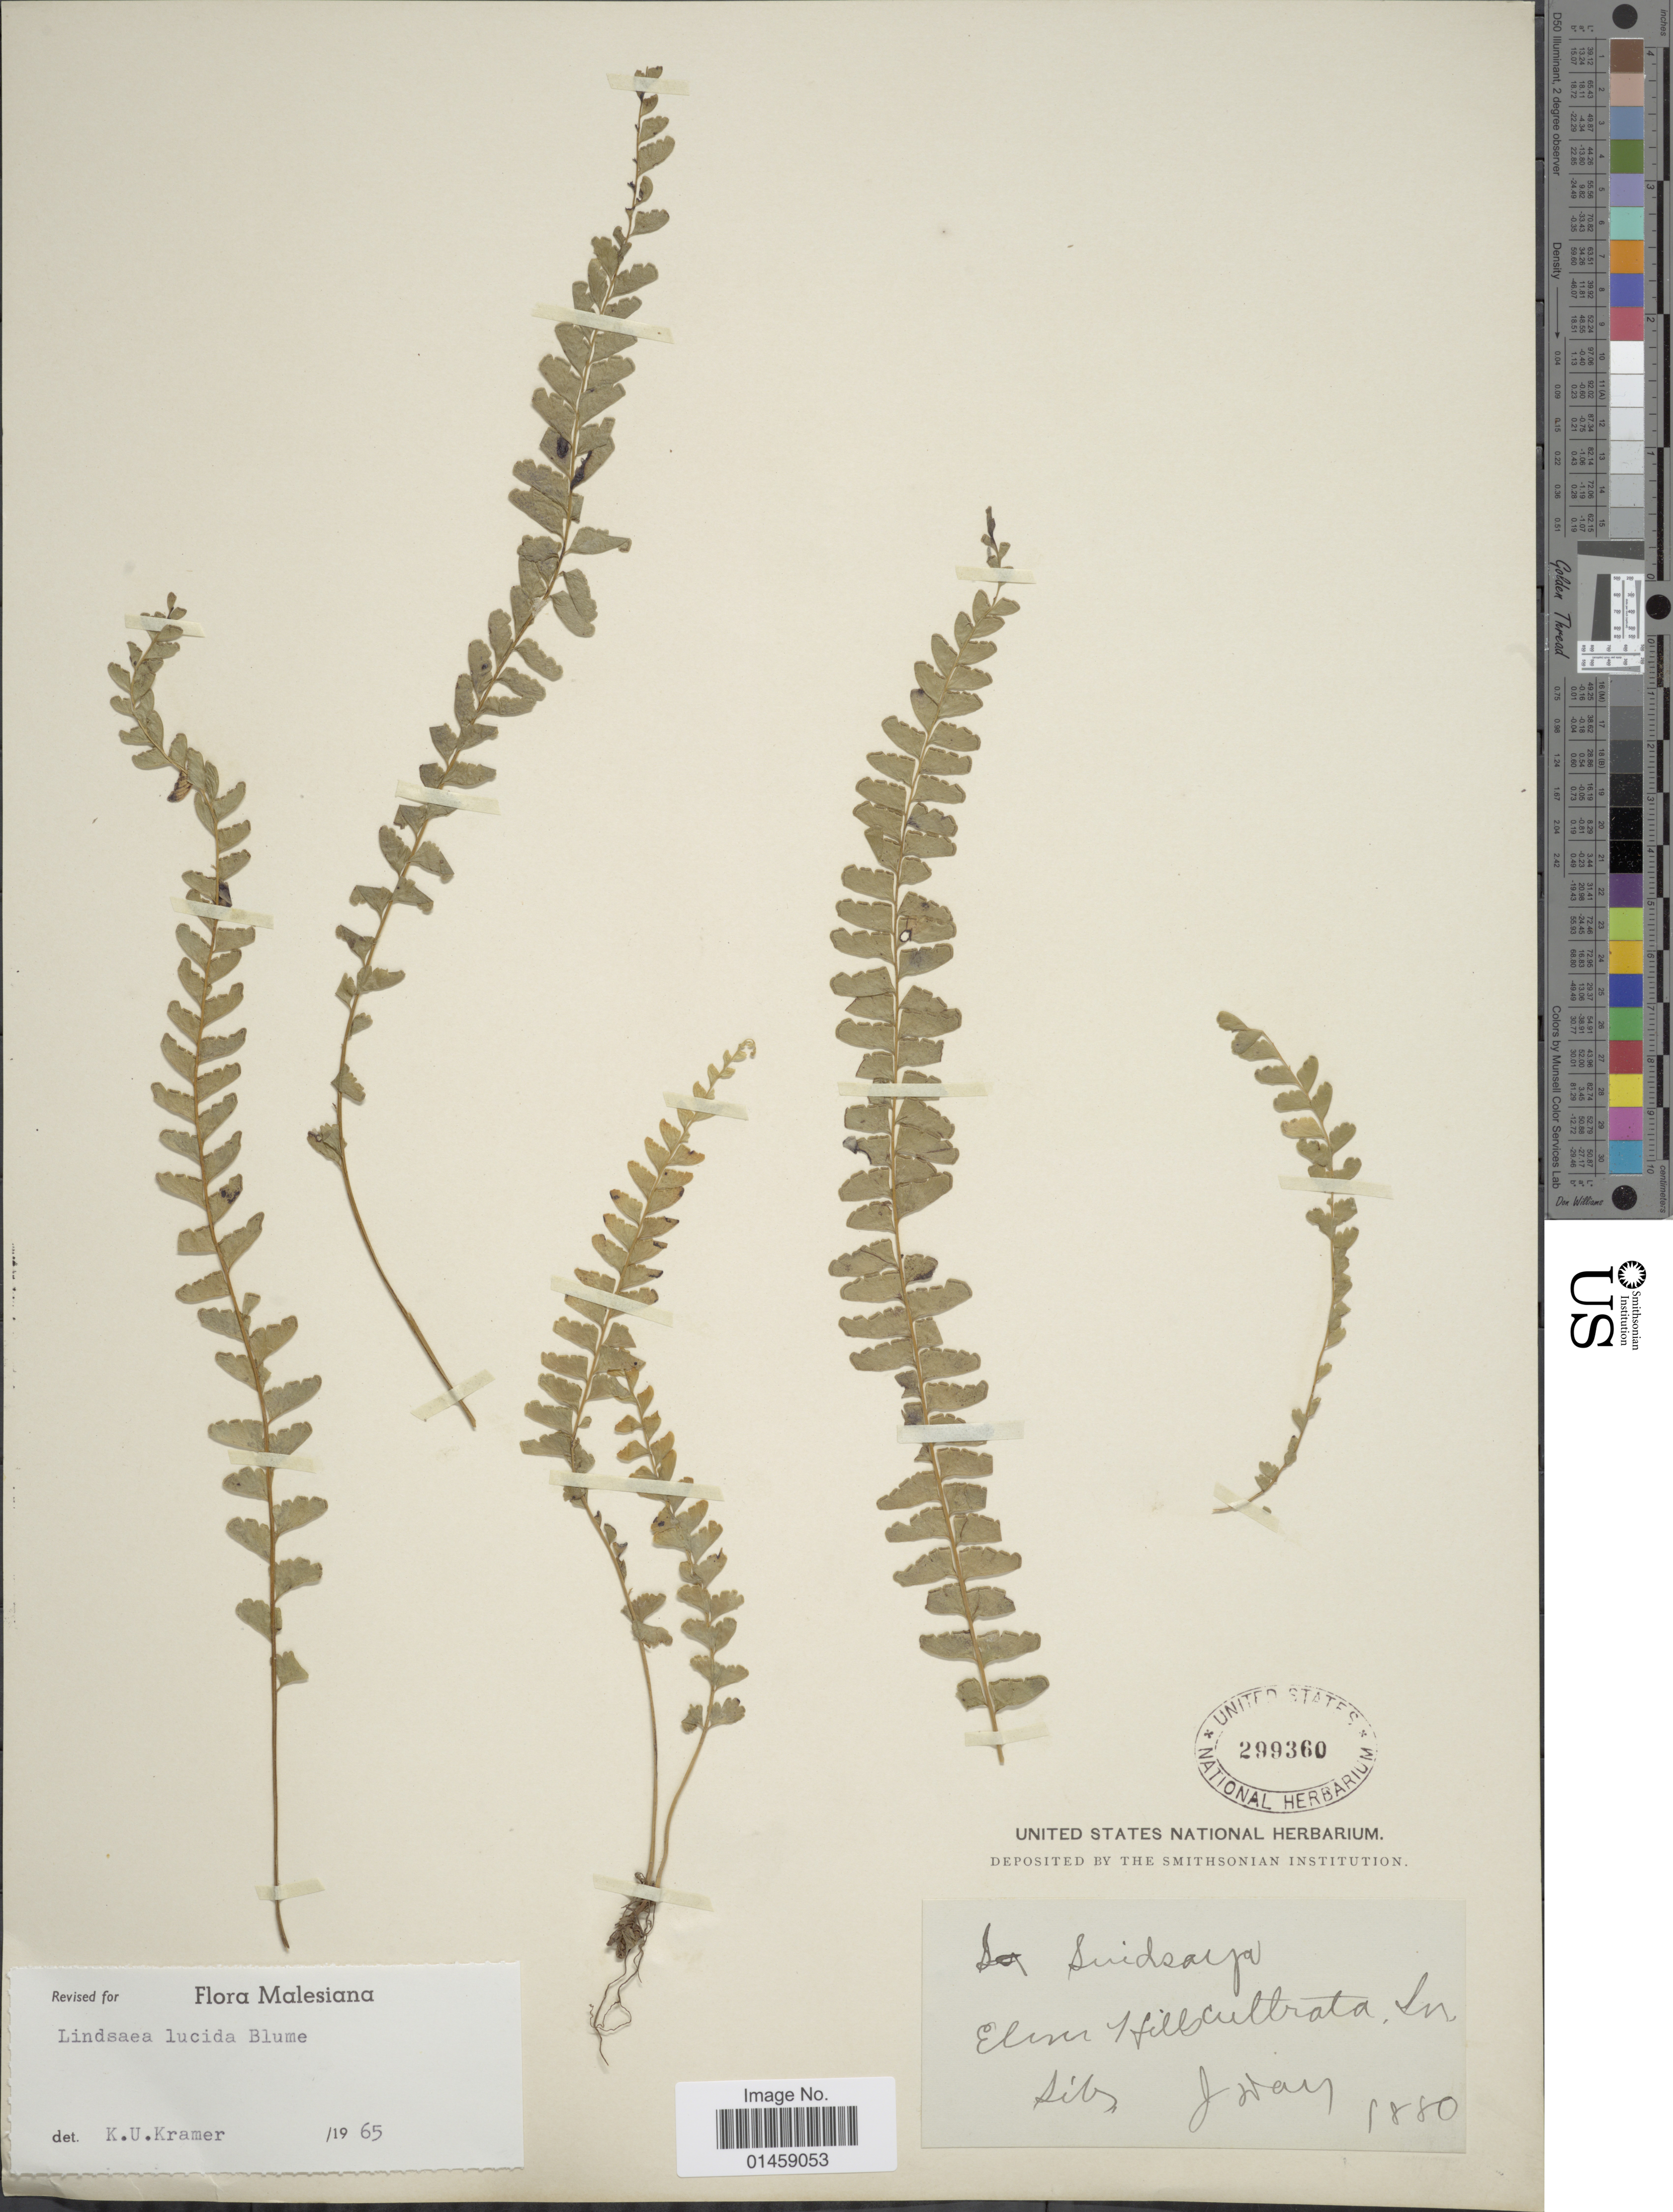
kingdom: Plantae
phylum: Tracheophyta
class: Polypodiopsida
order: Polypodiales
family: Lindsaeaceae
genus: Lindsaea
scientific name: Lindsaea lucida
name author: Blume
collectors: J. Hay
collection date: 1880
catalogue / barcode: US 299360